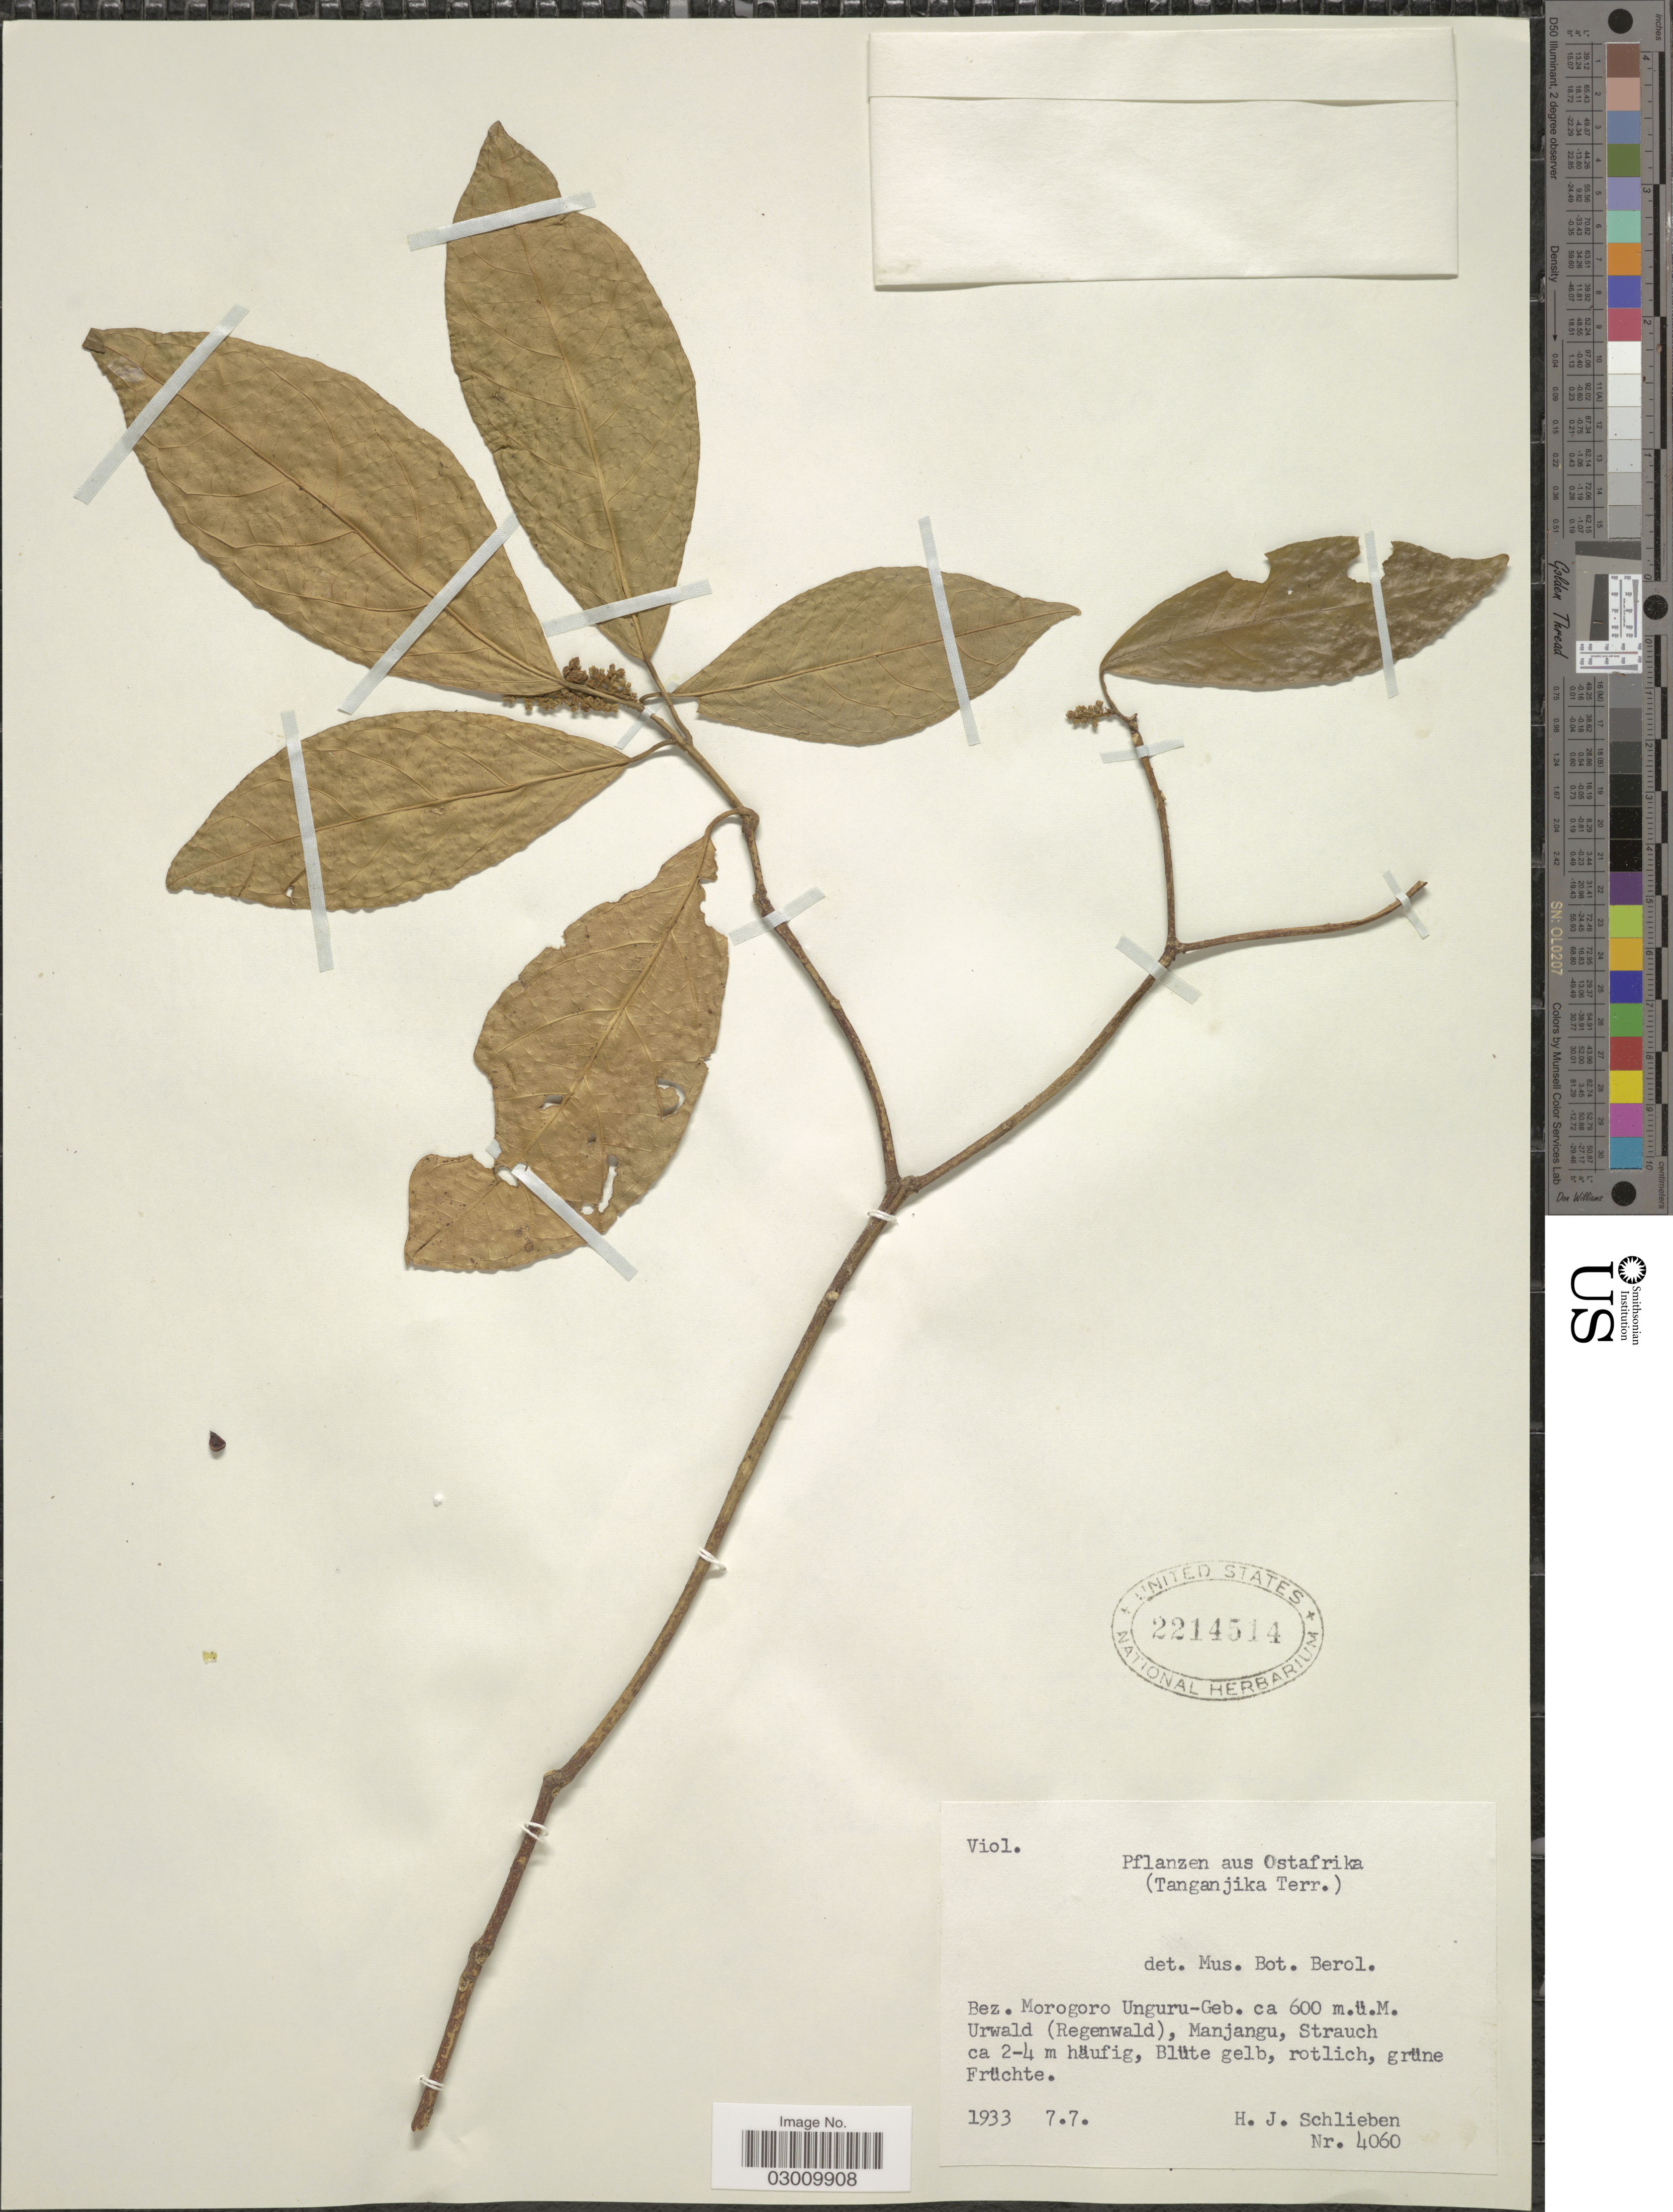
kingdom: Plantae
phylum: Tracheophyta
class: Magnoliopsida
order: Malpighiales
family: Violaceae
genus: Rinorea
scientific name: Rinorea sp.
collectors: H. J. Schlieben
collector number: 4060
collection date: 1933-07-07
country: Tanzania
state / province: Morogoro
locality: Ostafrika (Tanganjika Terr.). Bez. Morogoro Unguru-Geb.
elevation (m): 600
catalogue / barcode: US 2214514